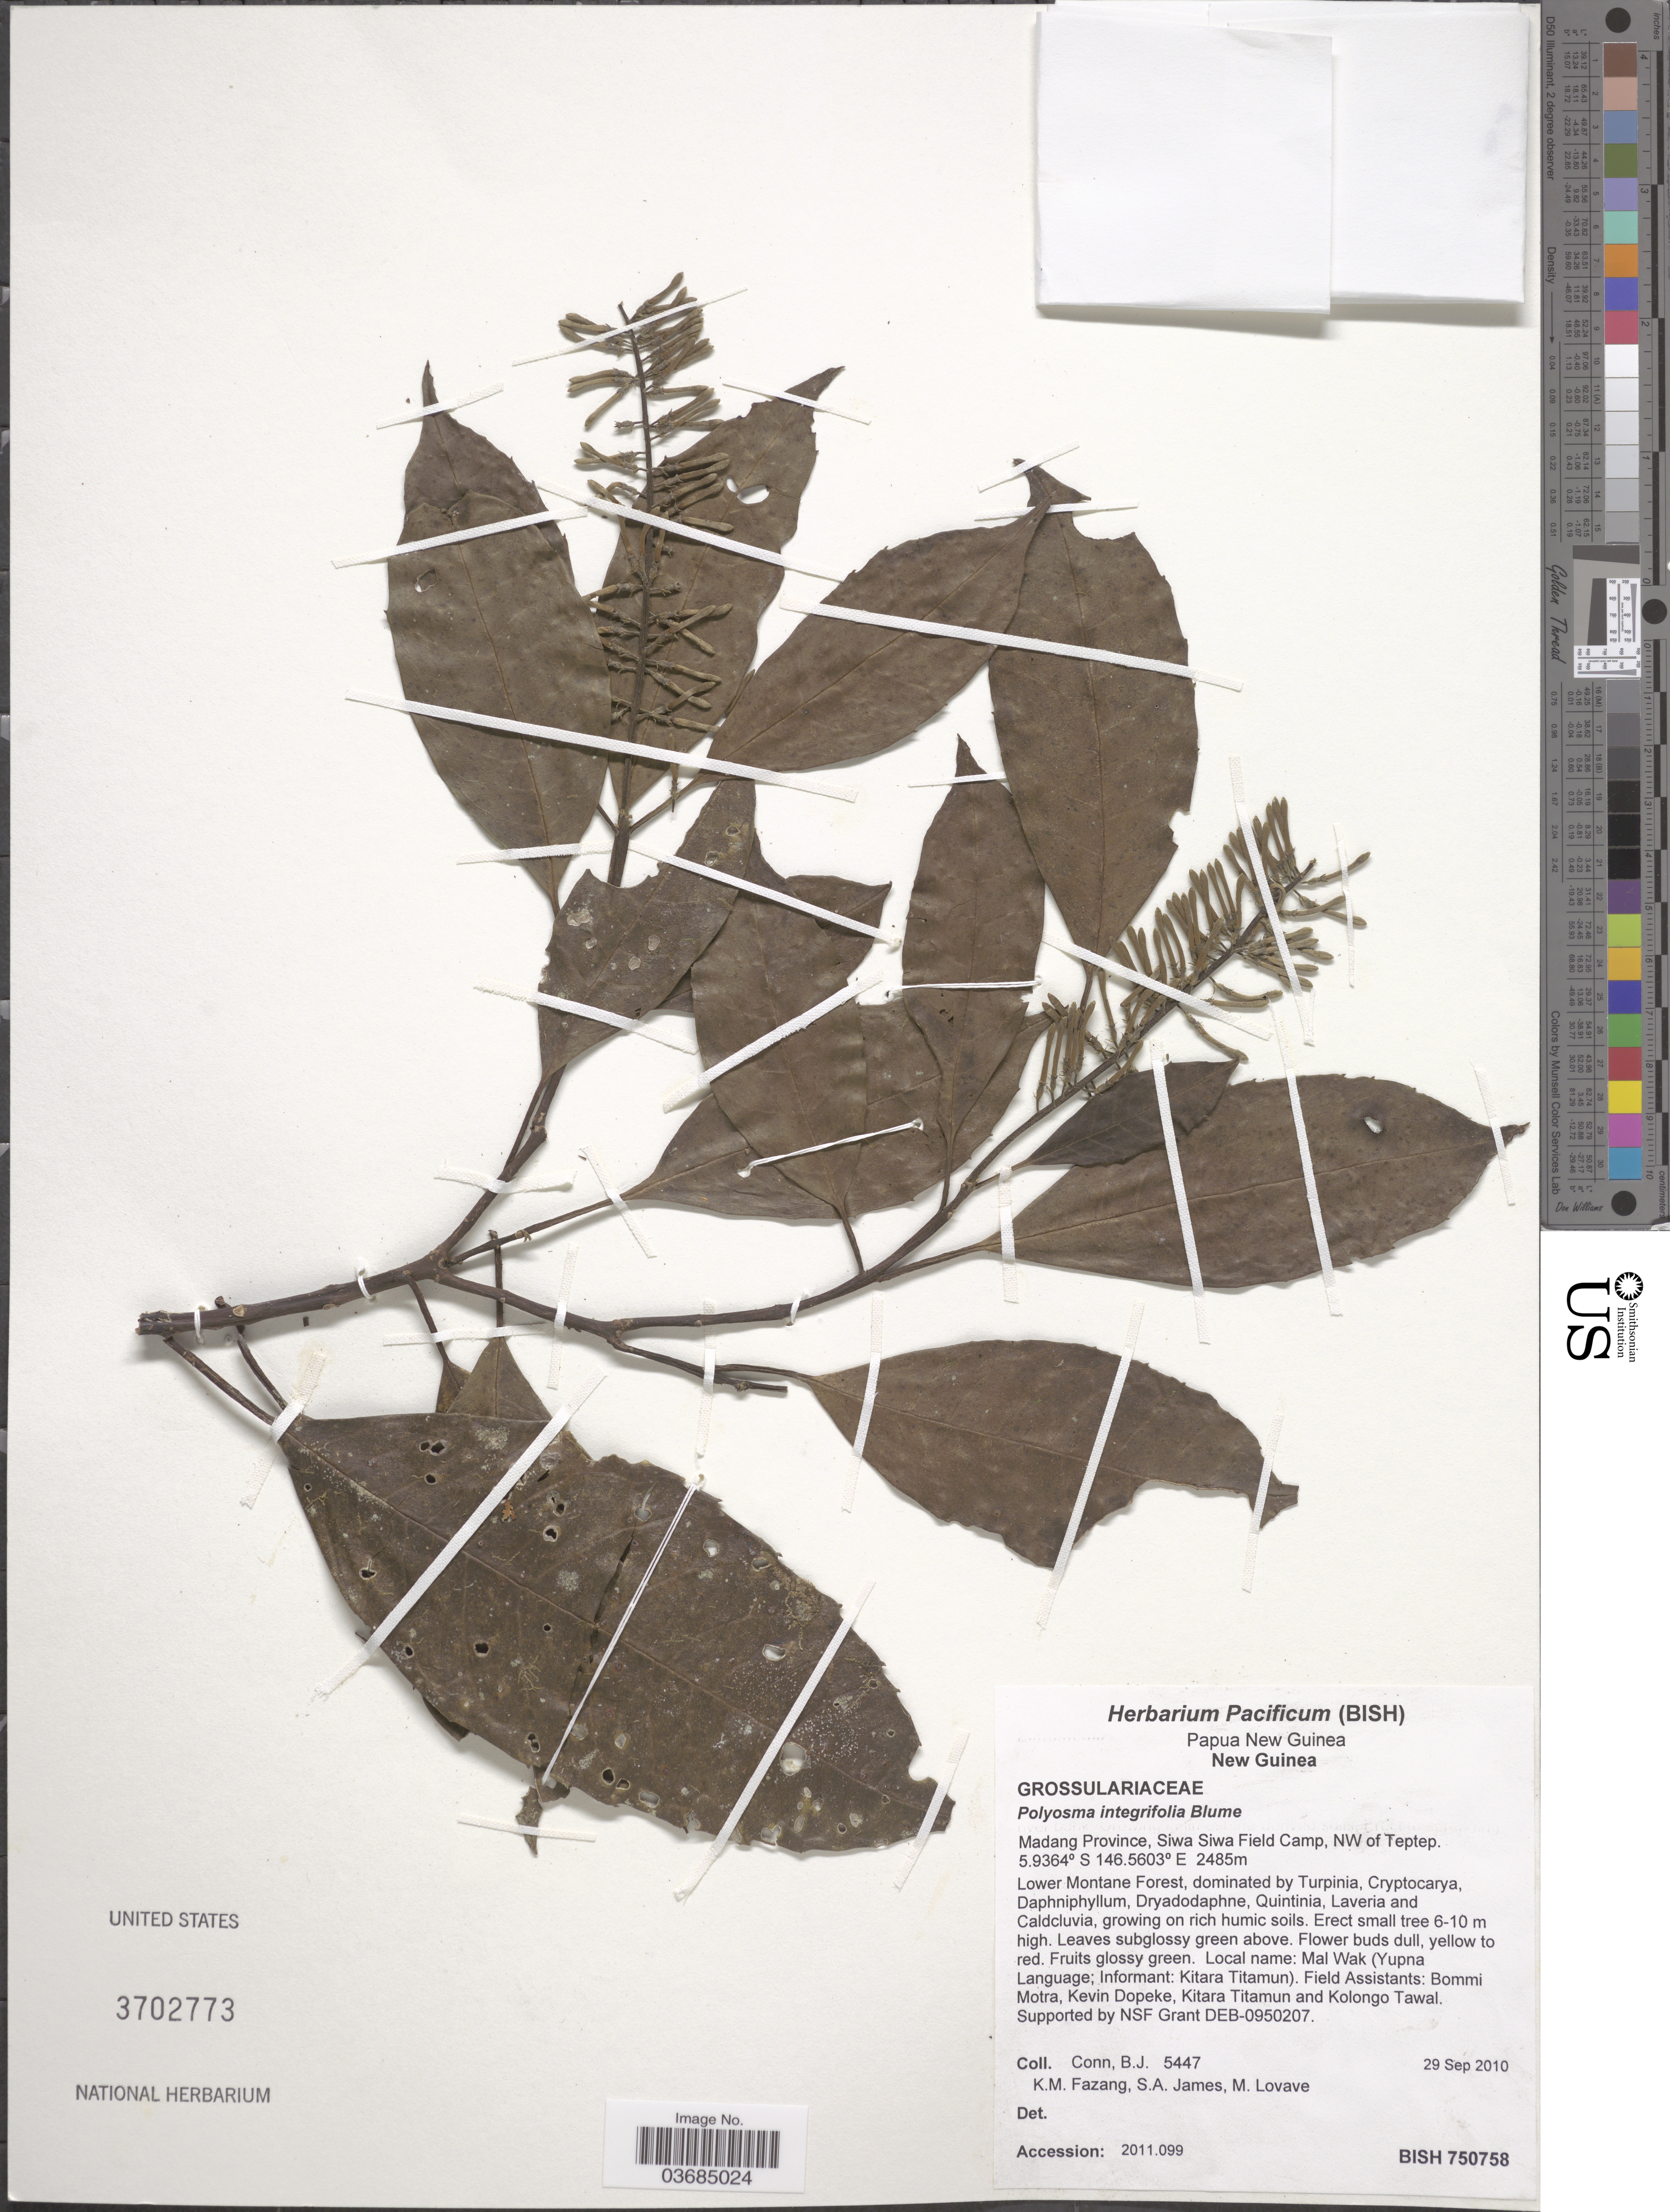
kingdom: Plantae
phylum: Tracheophyta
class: Magnoliopsida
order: Escalloniales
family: Escalloniaceae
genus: Polyosma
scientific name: Polyosma integrifolia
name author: Blume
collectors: B. Conn, K. Fazang, S. James & M. Lovave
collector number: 5447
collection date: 2010-09-29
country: Papua New Guinea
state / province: Madang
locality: New Guinea. Siwa Siwa Field Camp, NW of Teptep.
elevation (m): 2485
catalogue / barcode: US 3702773